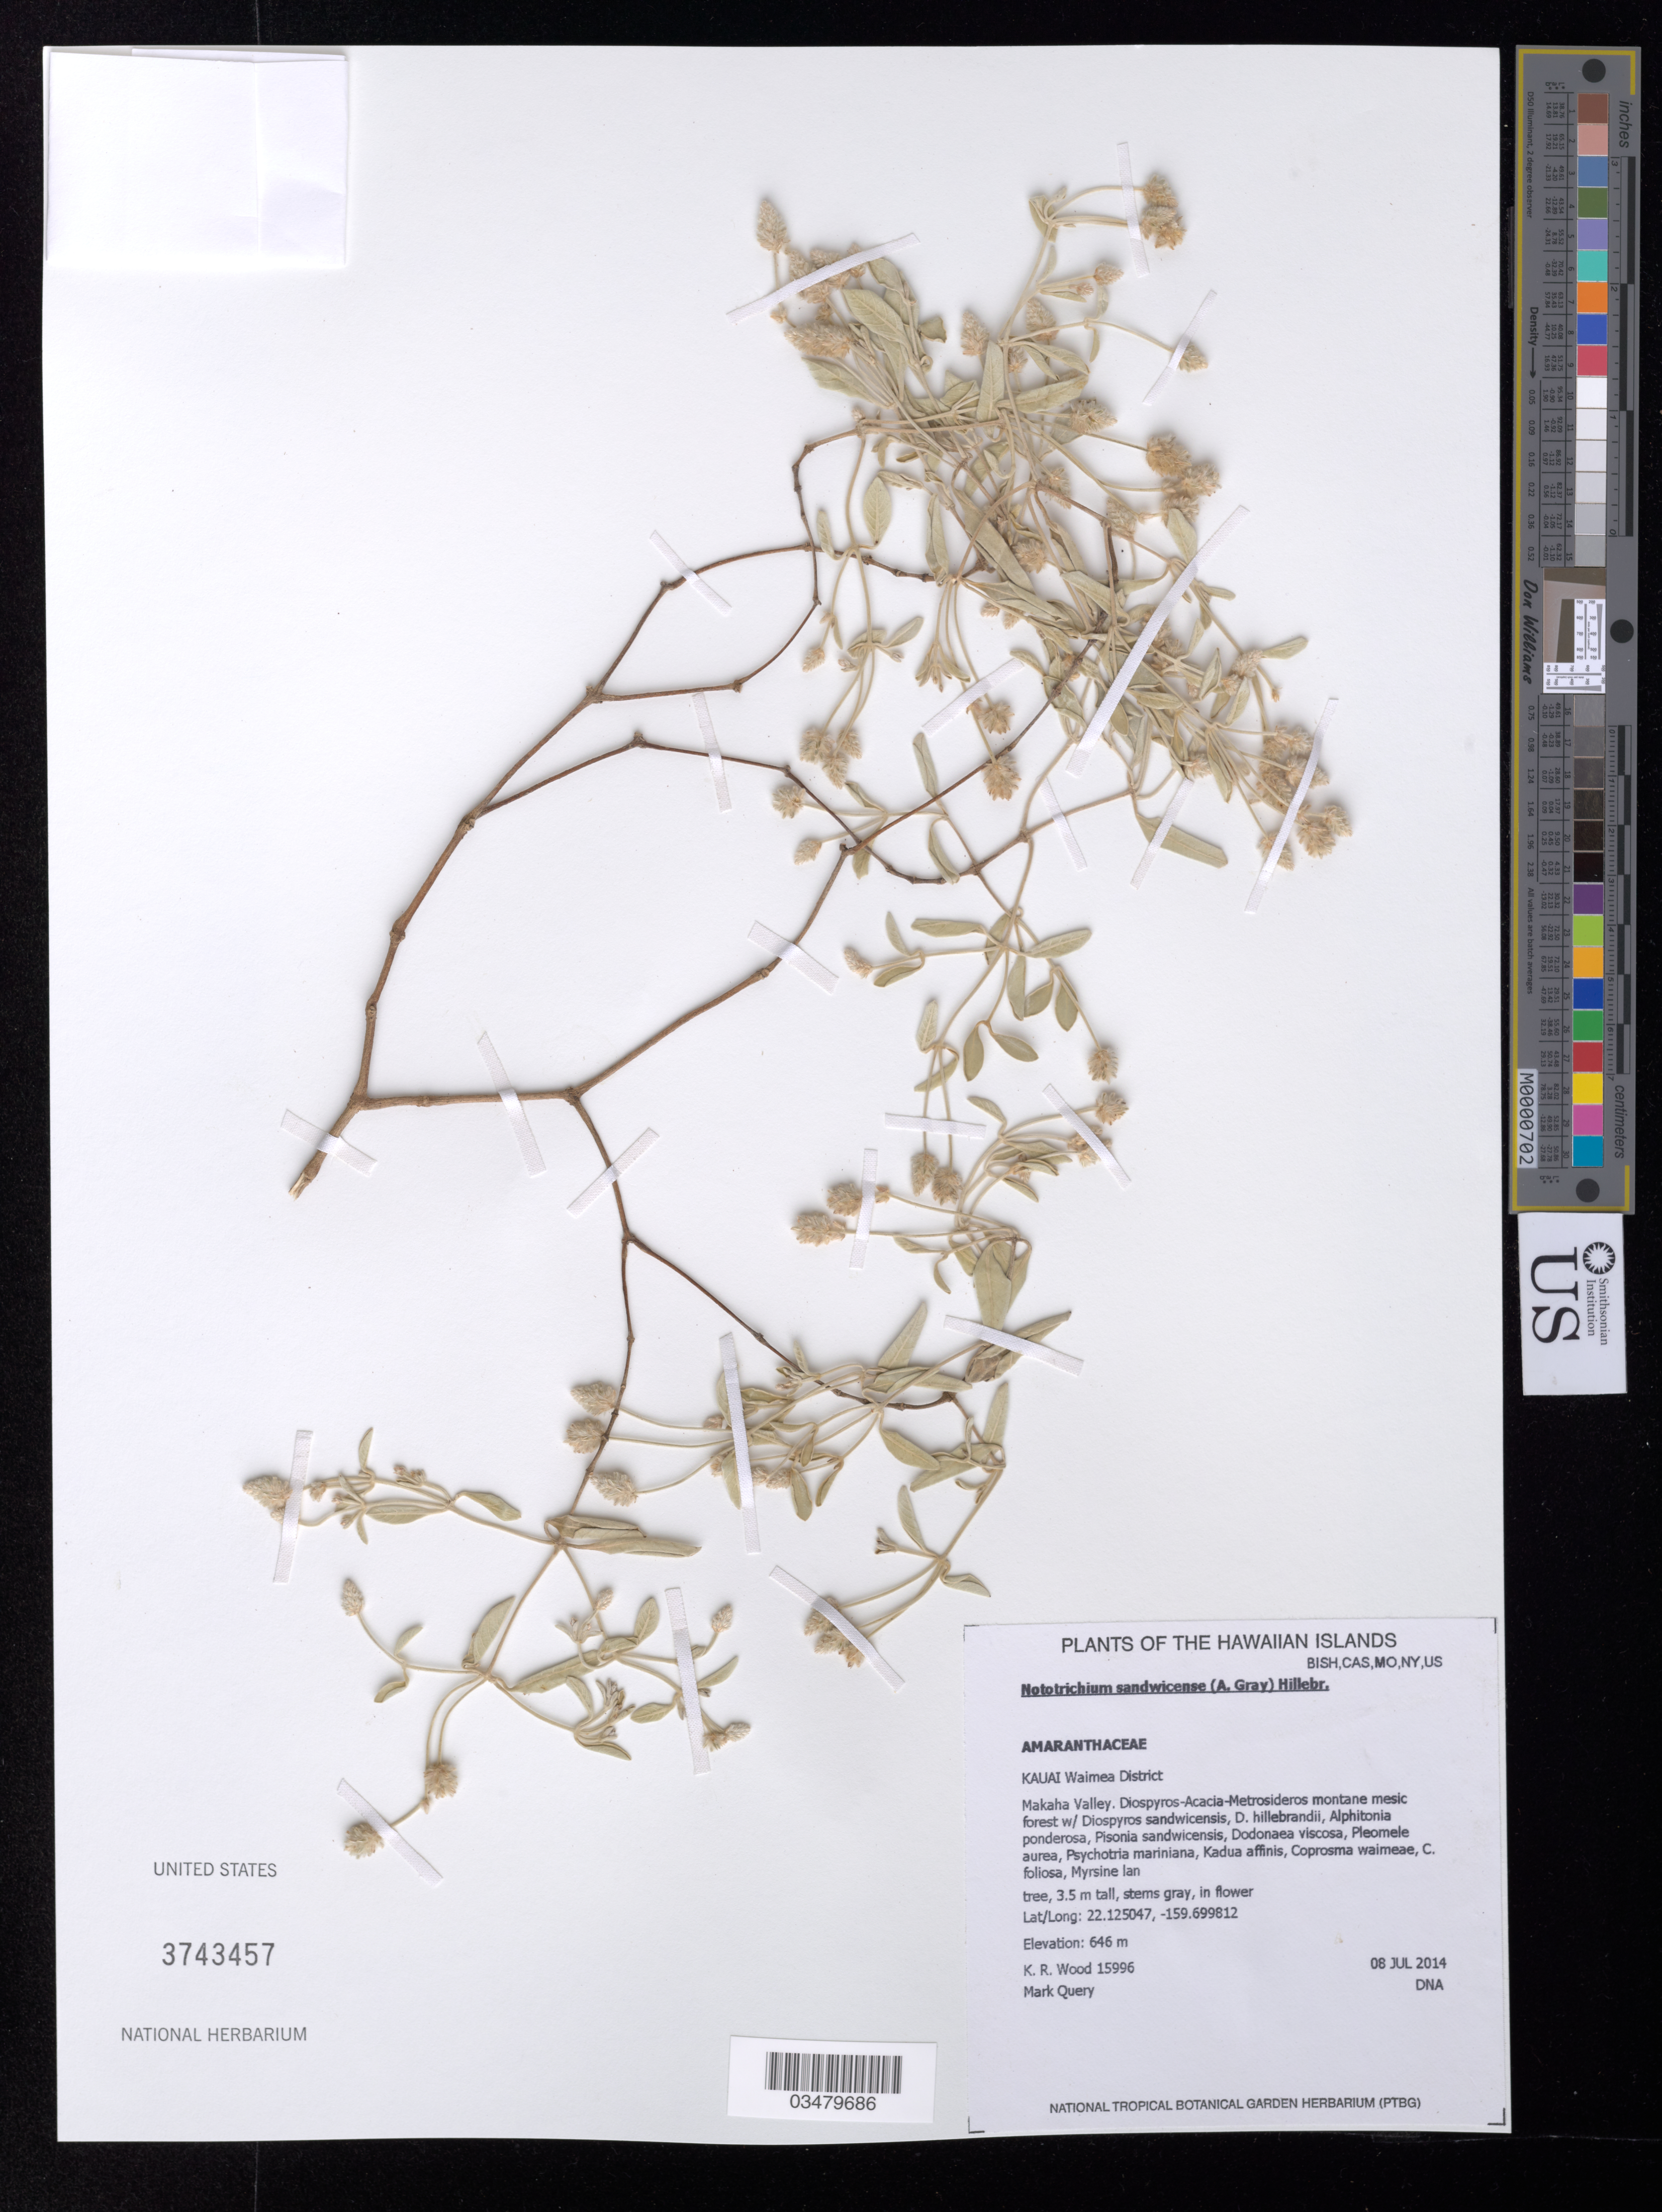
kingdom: Plantae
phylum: Tracheophyta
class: Magnoliopsida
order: Caryophyllales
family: Amaranthaceae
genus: Achyranthes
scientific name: Achyranthes sandwicensis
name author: (A. Gray) Di Vincenzo et al.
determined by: Wagner, W. L., (BOT), Smithsonian Institution - National Museum of Natural History (UNITED STATES)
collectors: K. R. Wood & M. Query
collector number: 15996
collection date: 2014-07-08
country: United States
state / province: Hawaii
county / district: Kauai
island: Kaua'i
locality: Waimea District, Makaha Valley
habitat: Montane mesic forest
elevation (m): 646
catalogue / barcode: US 3743457